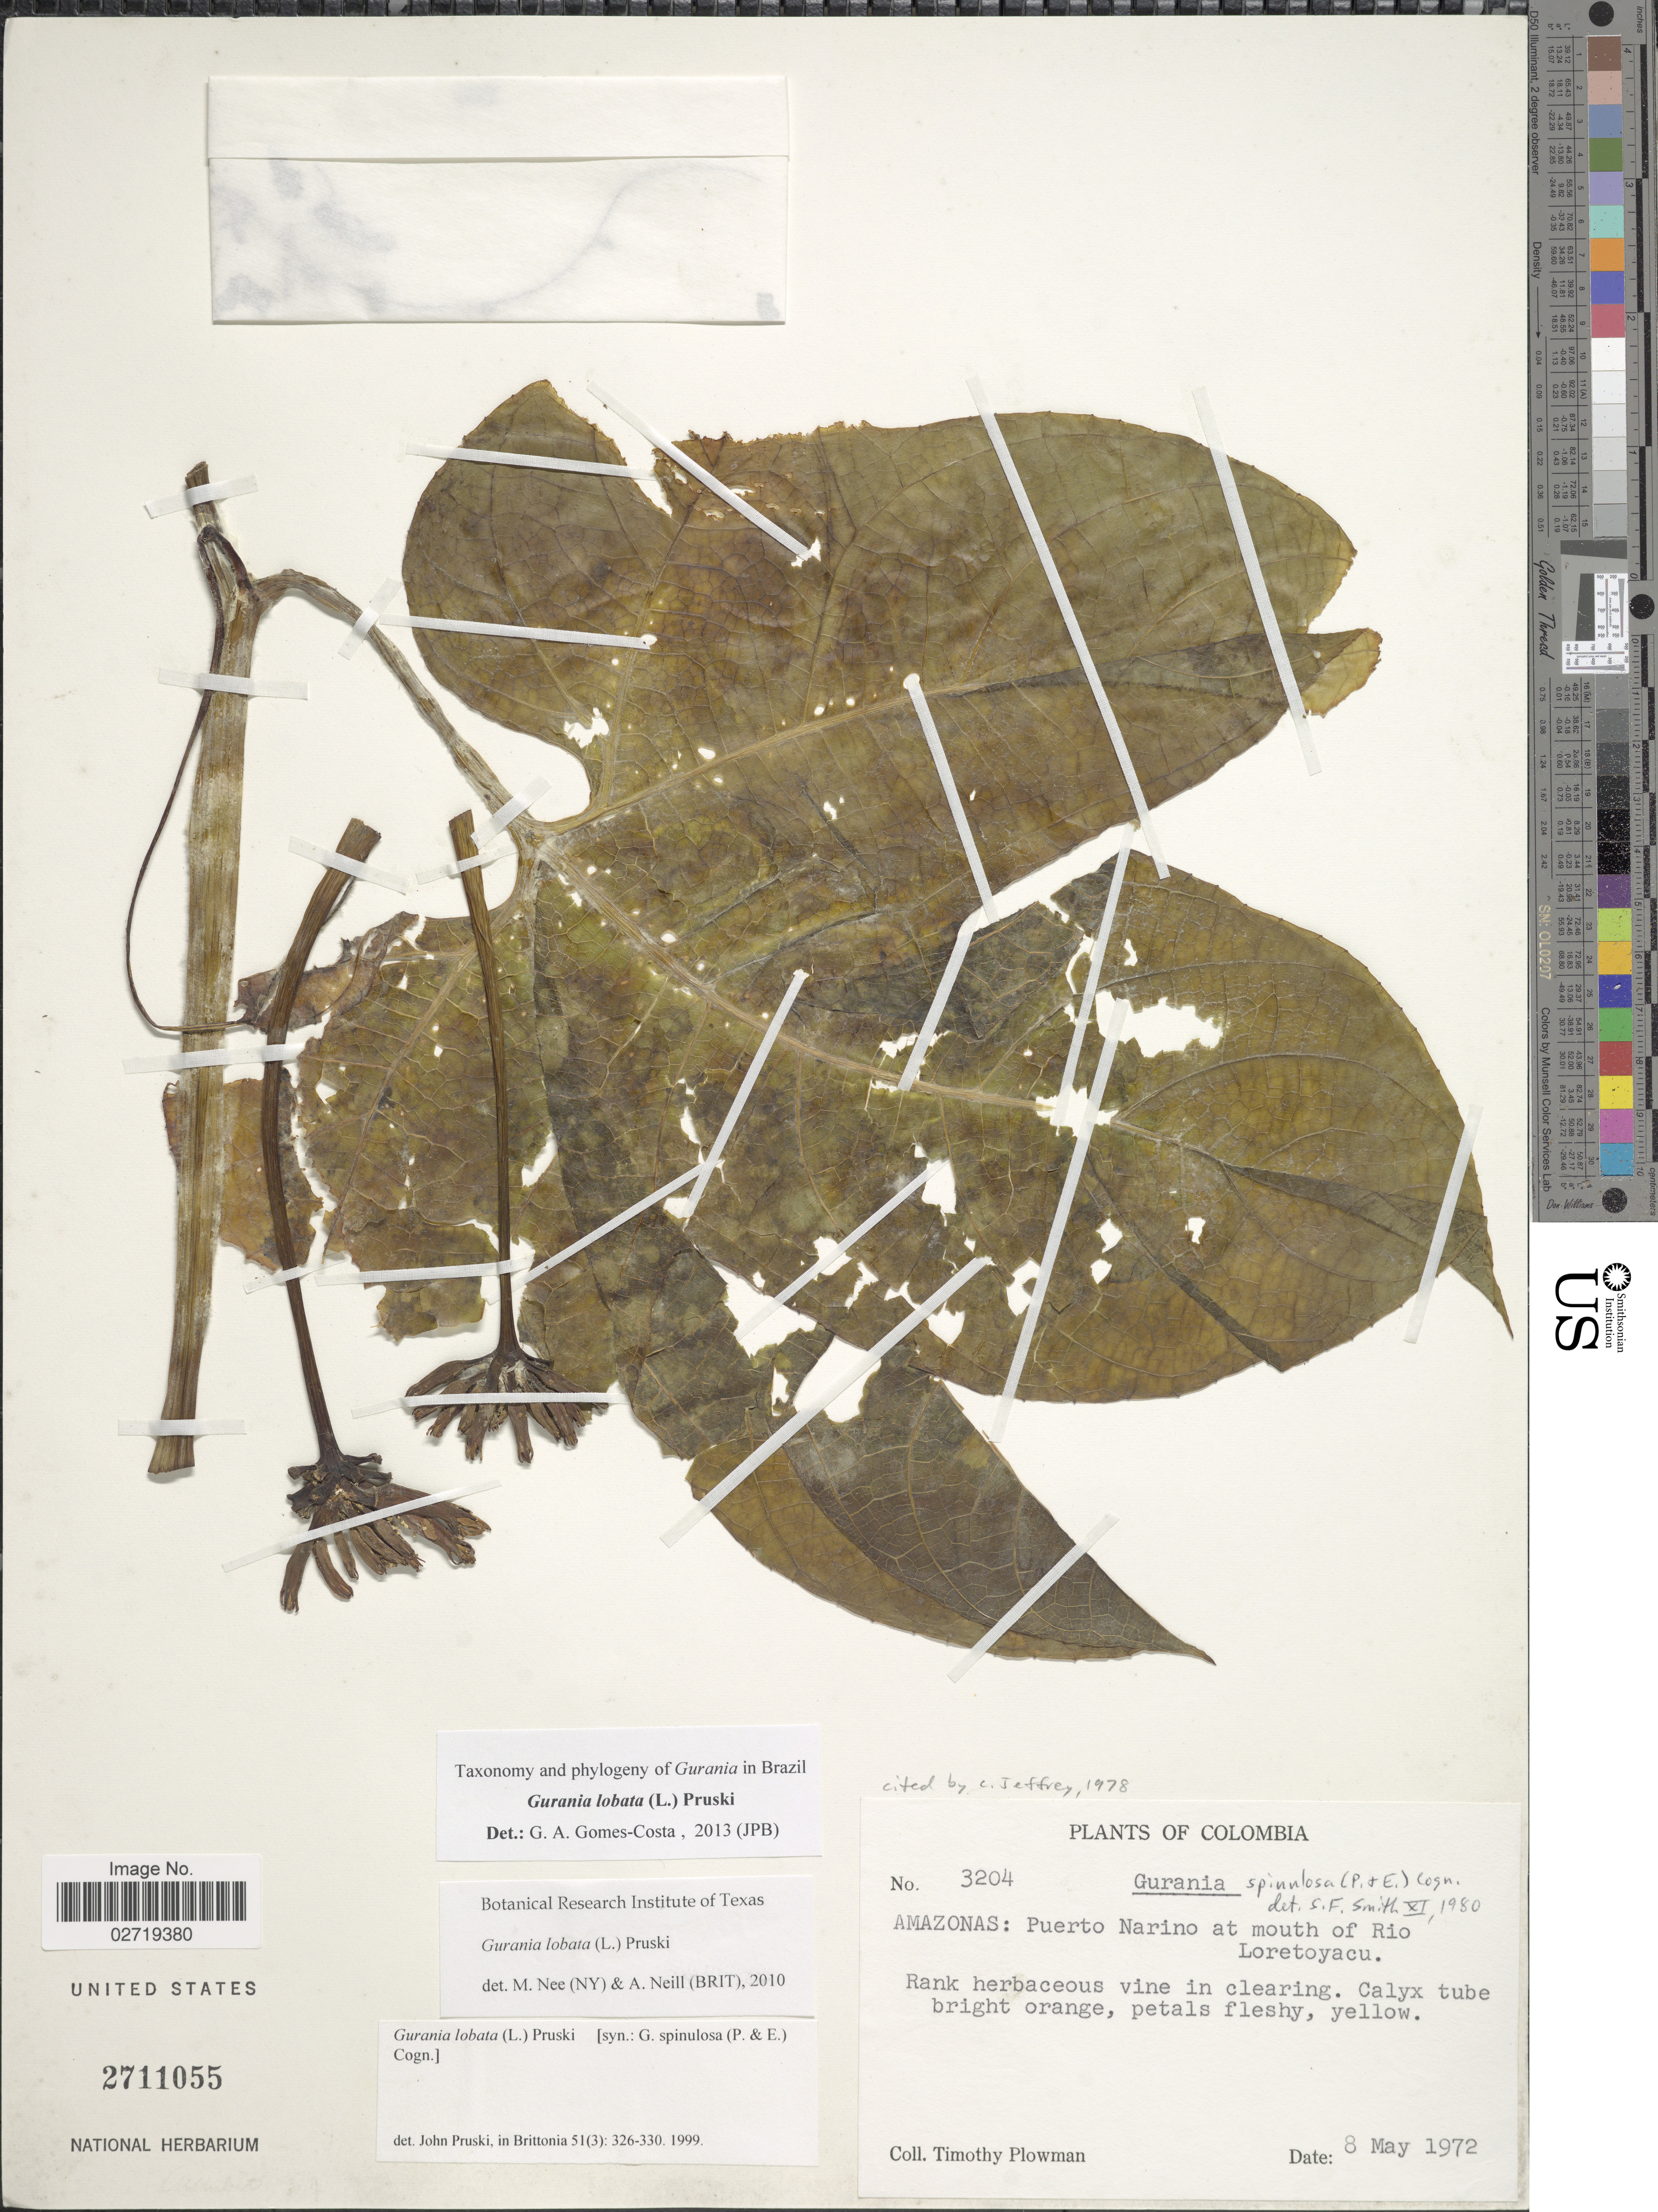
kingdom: Plantae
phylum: Tracheophyta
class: Magnoliopsida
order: Cucurbitales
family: Cucurbitaceae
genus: Gurania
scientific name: Gurania lobata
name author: (L.) Pruski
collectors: T. Plowman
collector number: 3204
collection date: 1972-05-08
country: Colombia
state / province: Amazônas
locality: Puerto Narino at mouth of Rio Loretoyacu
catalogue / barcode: US 2711055